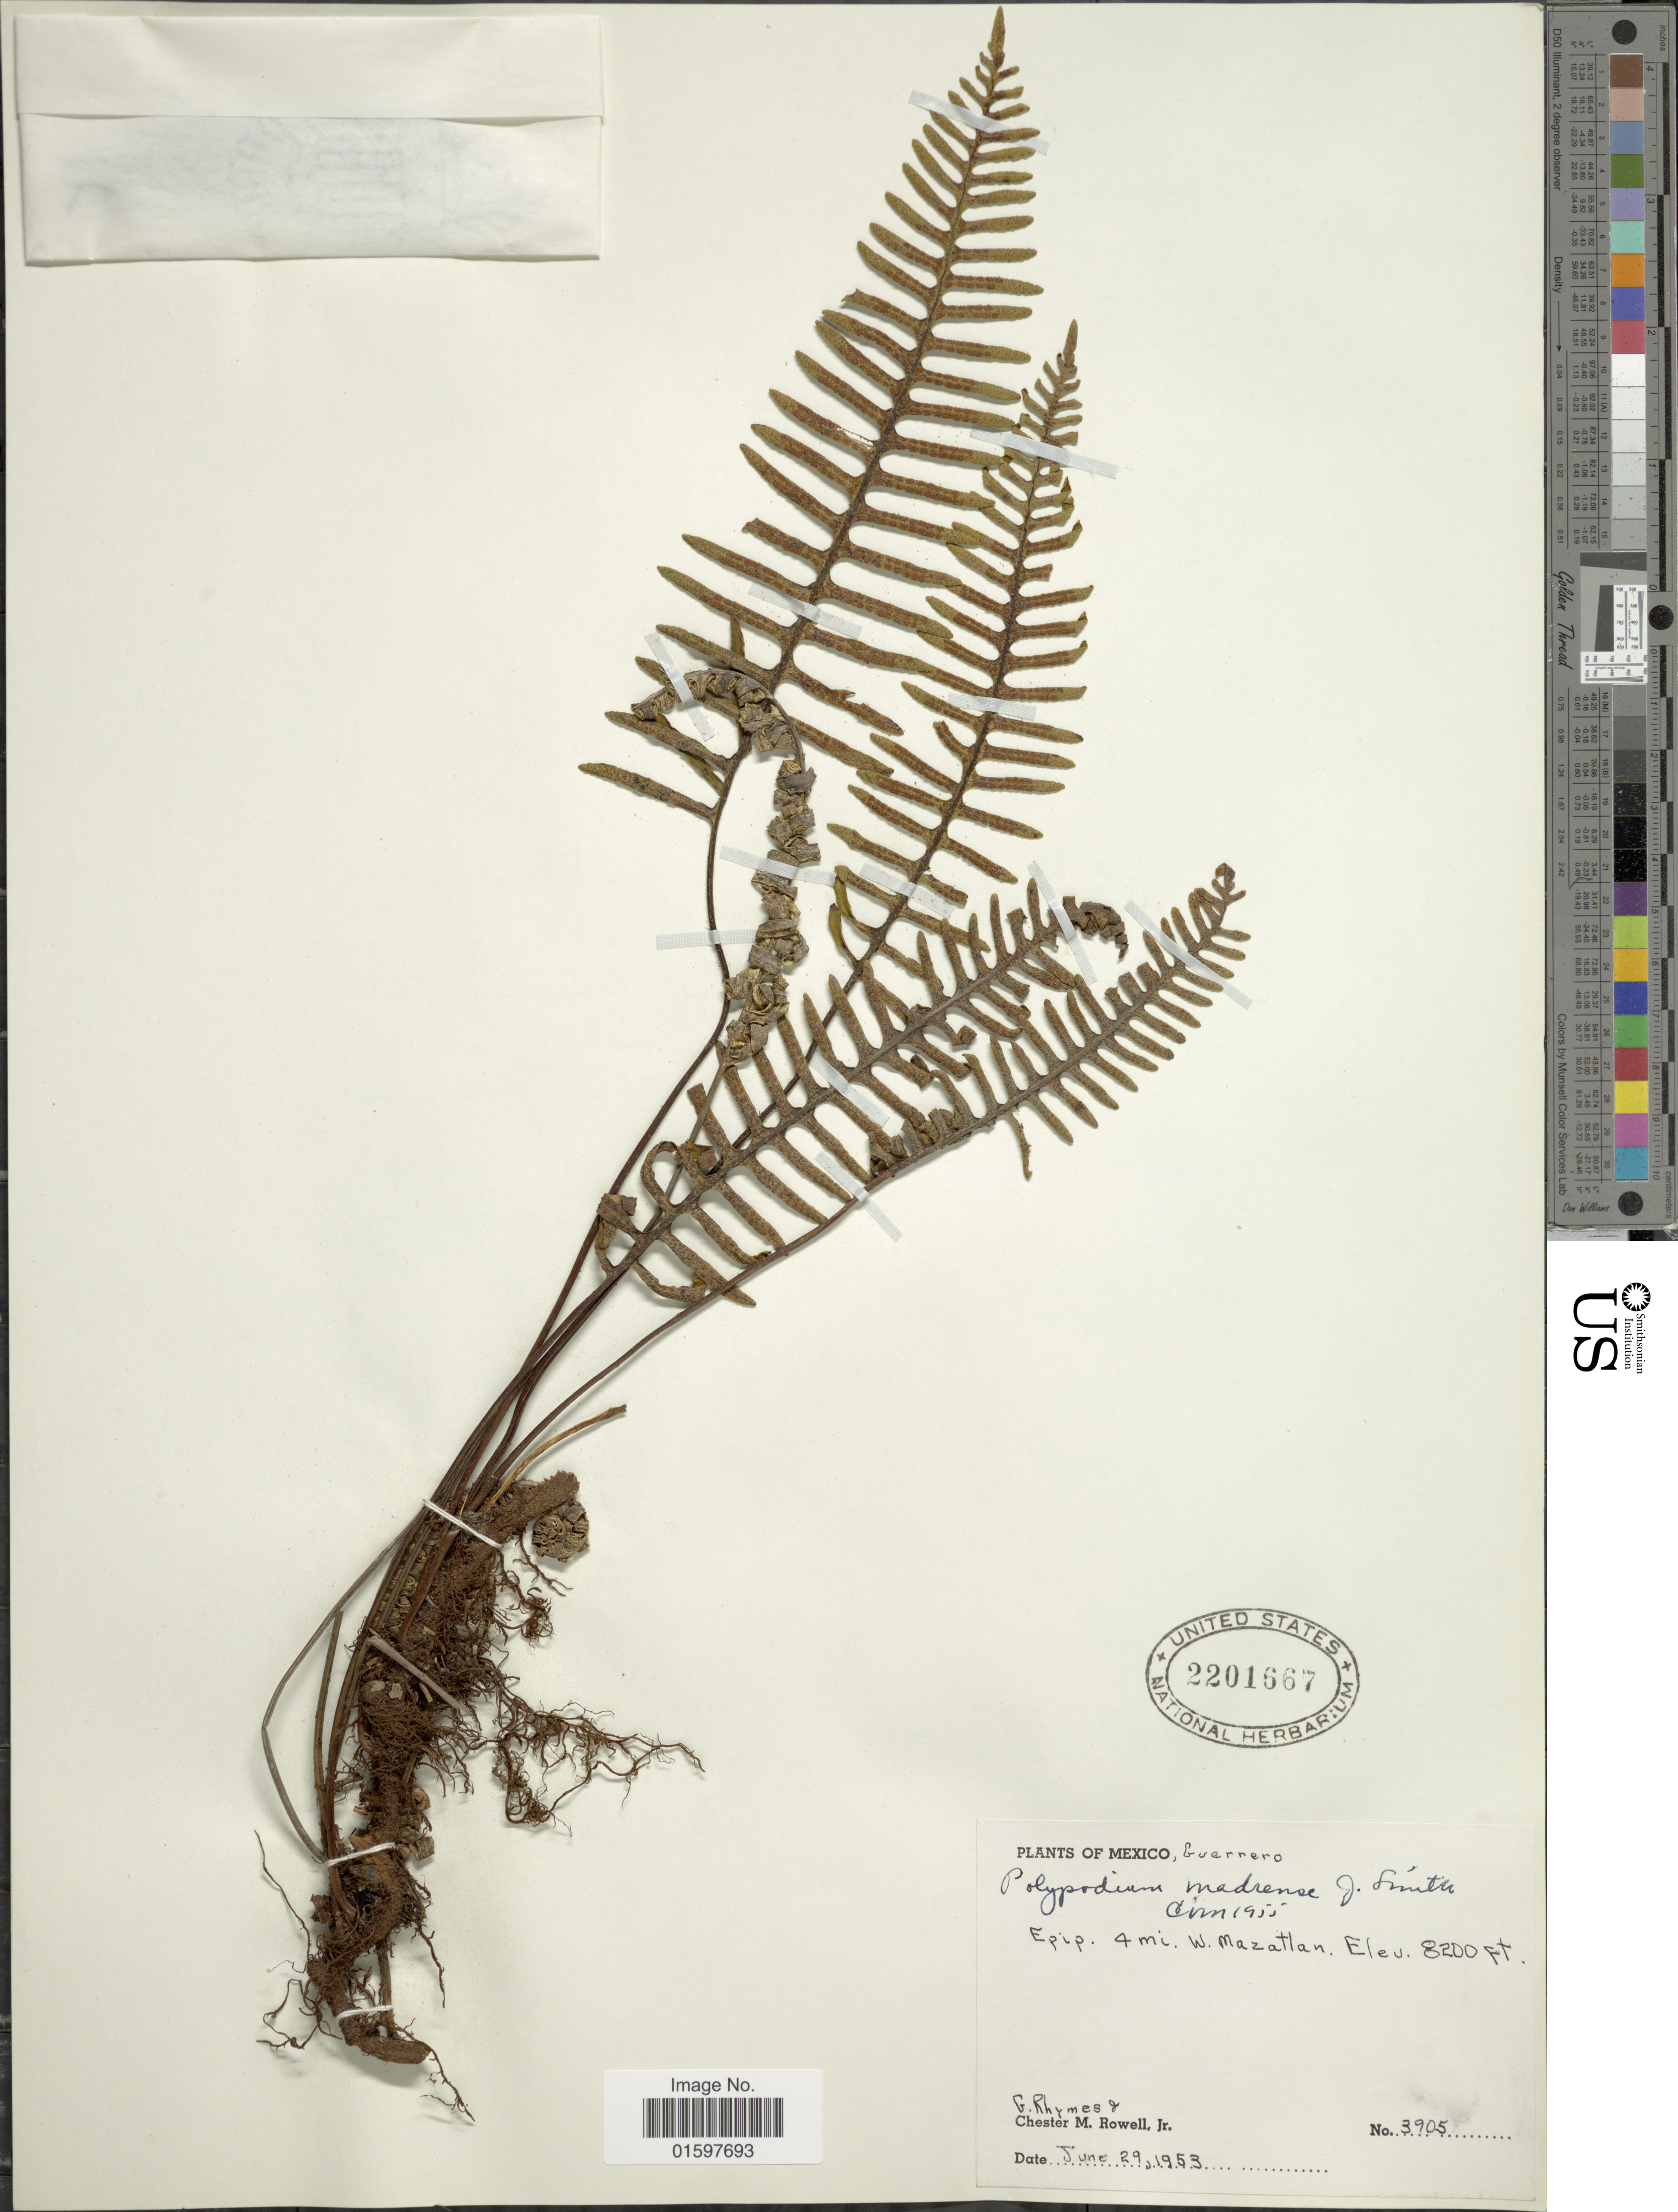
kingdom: Plantae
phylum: Tracheophyta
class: Polypodiopsida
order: Polypodiales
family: Polypodiaceae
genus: Pleopeltis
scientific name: Pleopeltis madrense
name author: (J. Sm.) A.R. Sm. & Tejero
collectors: G. Rhymes & C. M. Rowell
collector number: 3905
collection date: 1953-06-29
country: Mexico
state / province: Guerrero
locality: Epip. 4 mi. W. Mazatlan.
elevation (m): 2499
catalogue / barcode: US 2201667